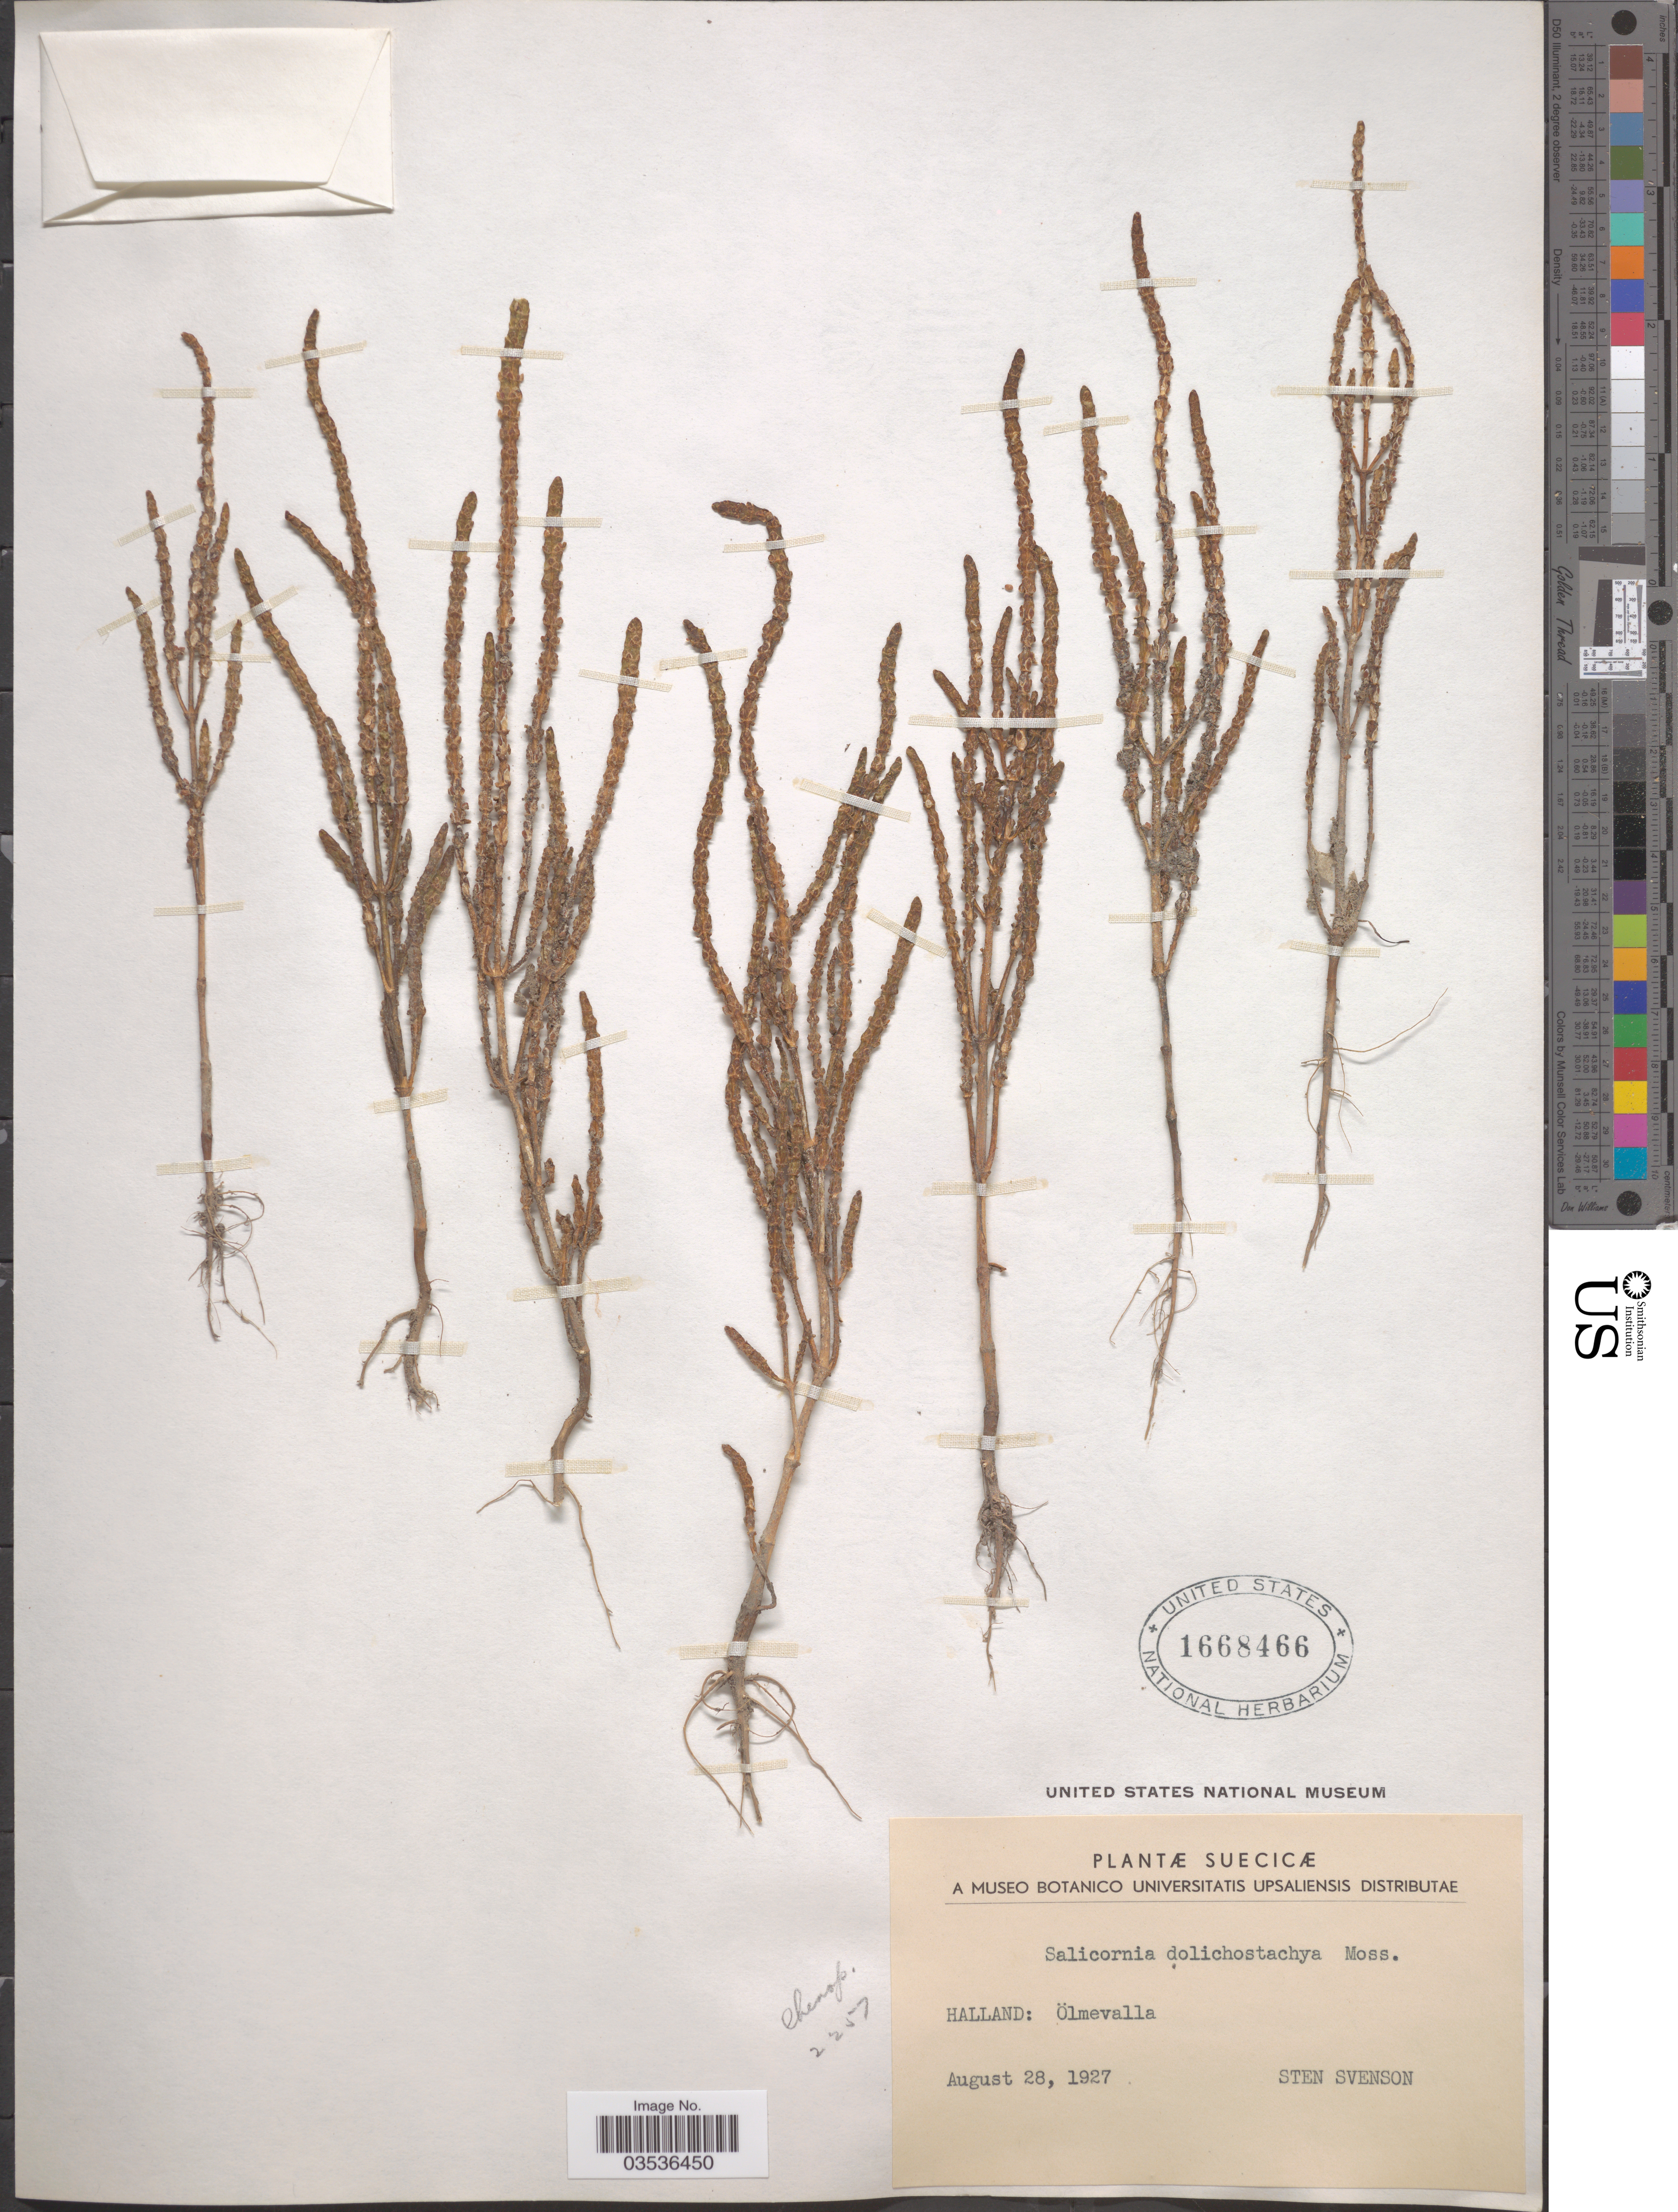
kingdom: Plantae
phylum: Tracheophyta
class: Magnoliopsida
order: Caryophyllales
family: Amaranthaceae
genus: Salicornia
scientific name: Salicornia dolichostachya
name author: Moss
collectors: S. Svenson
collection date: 1927-08-28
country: Sweden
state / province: Halland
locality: Suecicæ. Halland: Ölmevalla.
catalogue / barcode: US 1668466